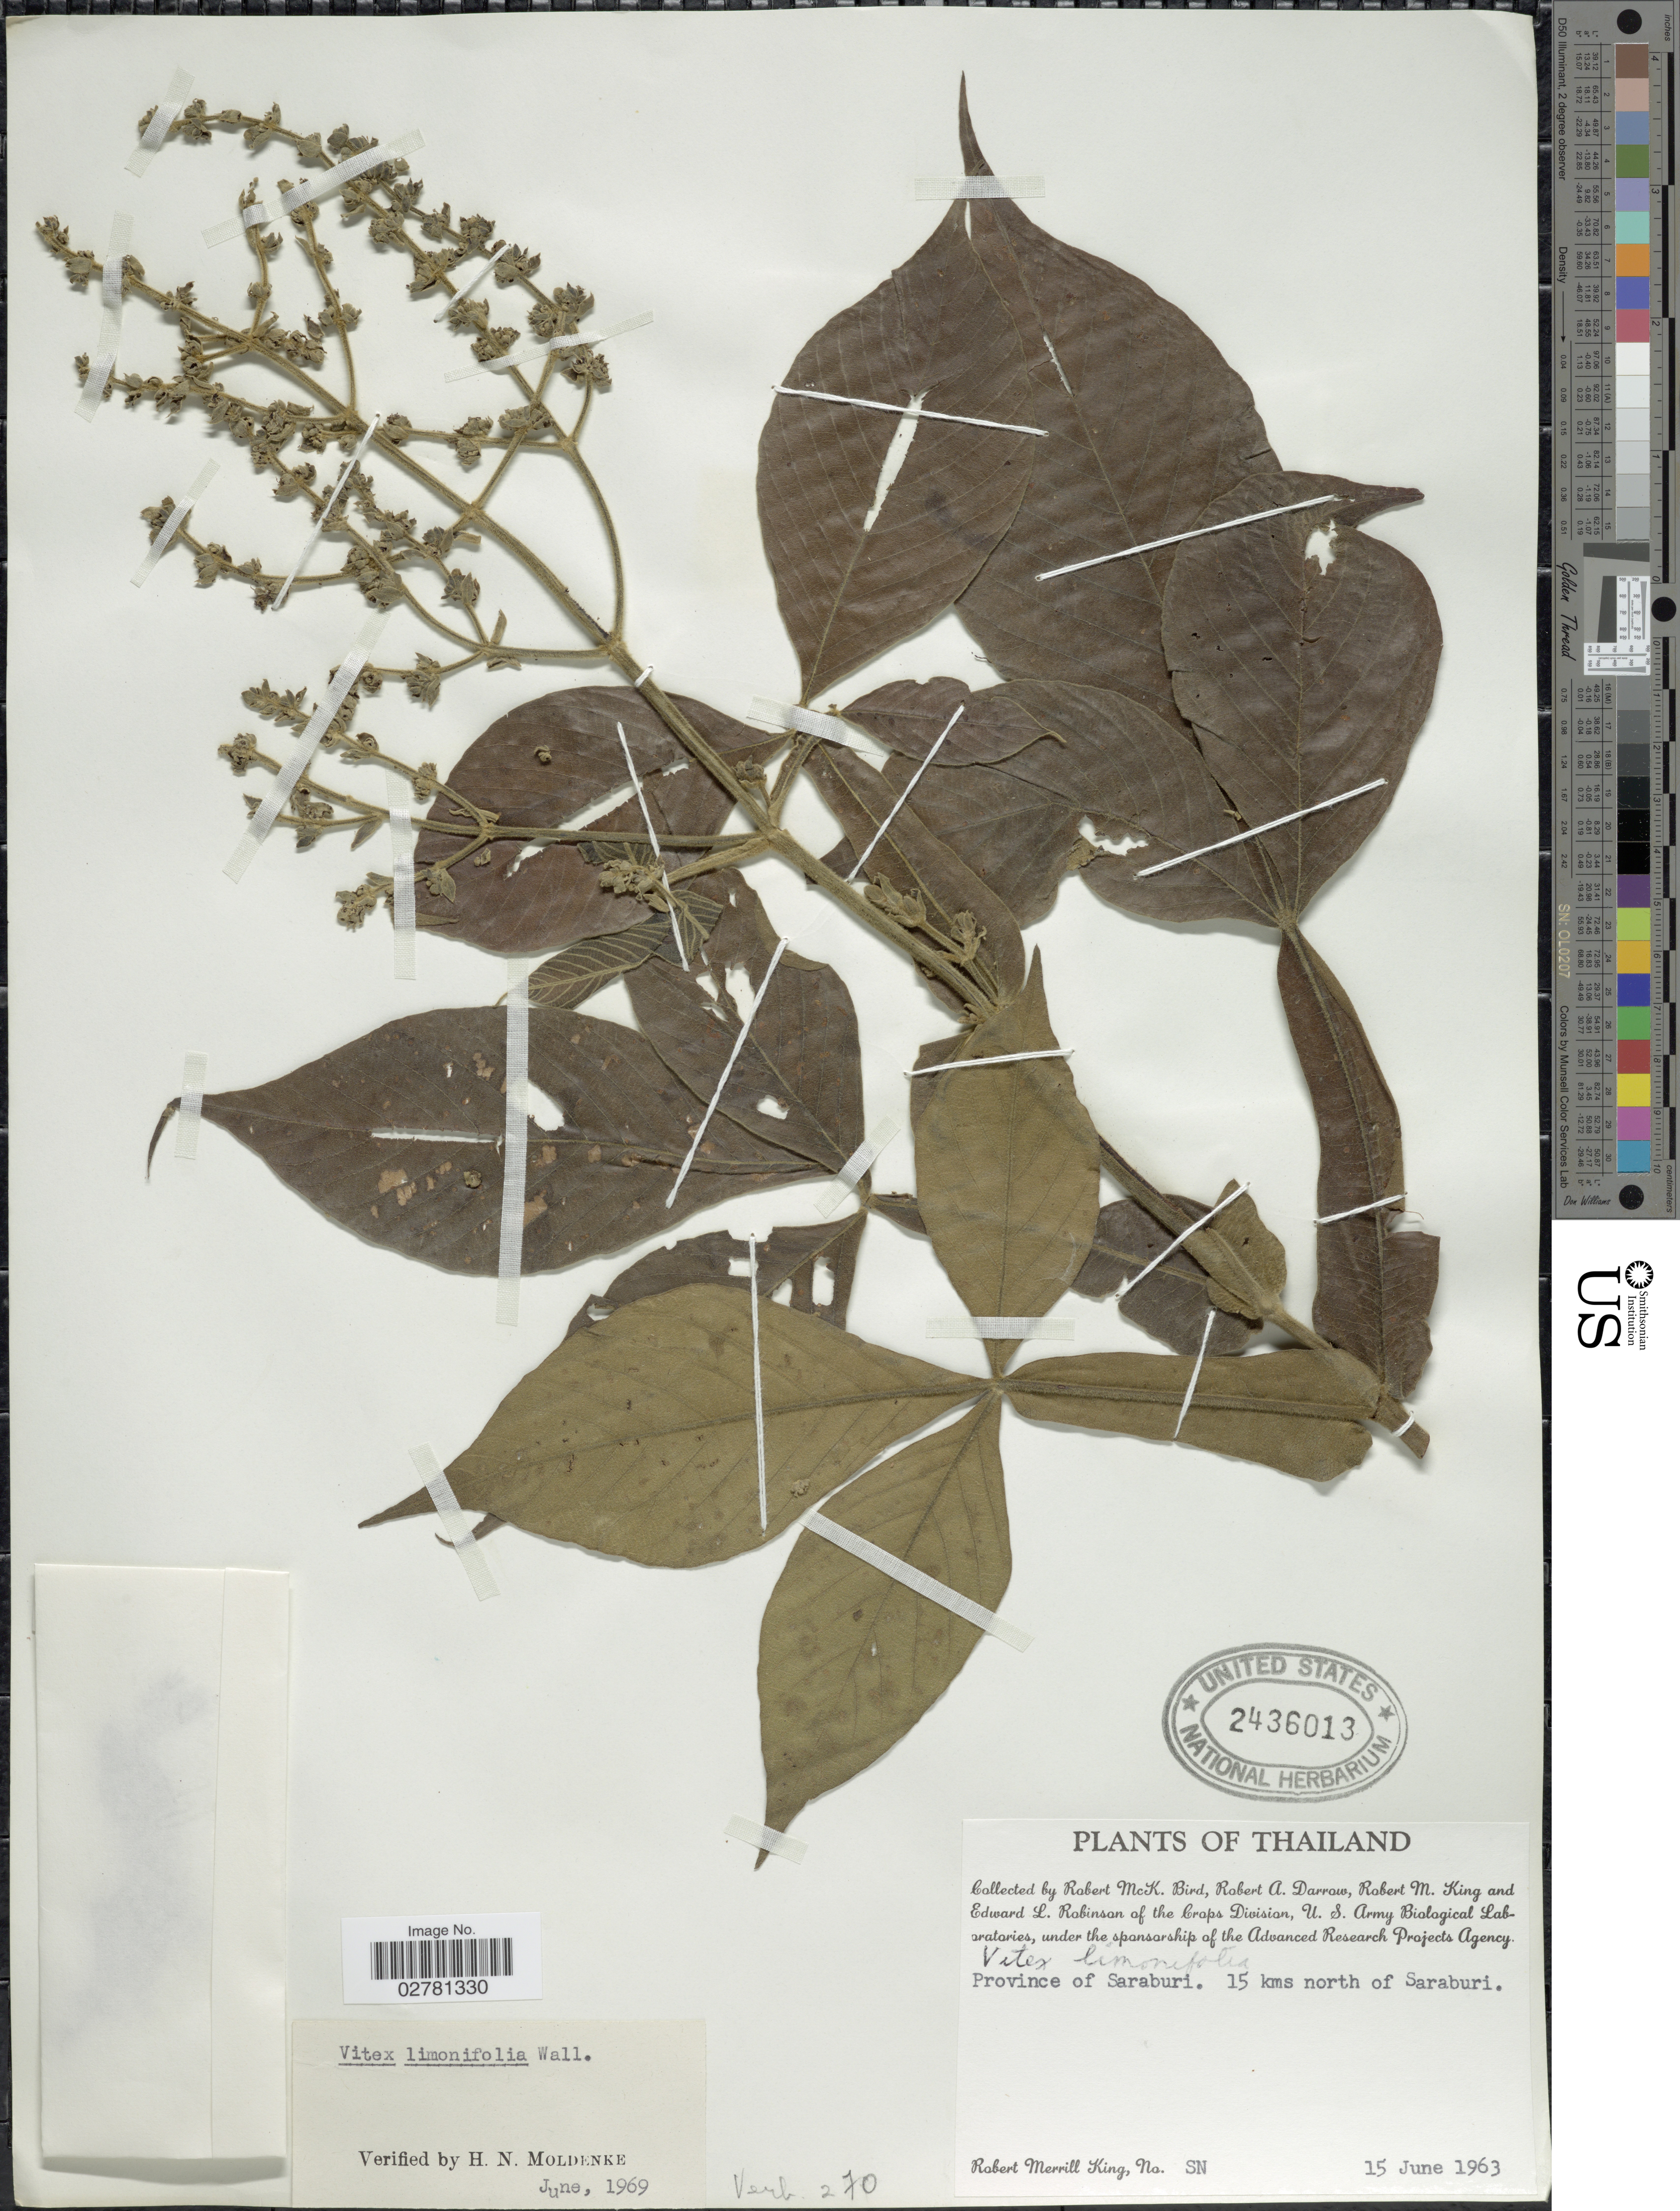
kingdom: Plantae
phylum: Tracheophyta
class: Magnoliopsida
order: Lamiales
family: Lamiaceae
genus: Vitex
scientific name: Vitex limonifolia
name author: Wall.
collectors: R. M. Bird, R. A. Darrow, R. M. King & E. L. Robinson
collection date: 1963-06-15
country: Thailand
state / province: Saraburi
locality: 15 kms north of Saraburi.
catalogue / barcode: US 2436013